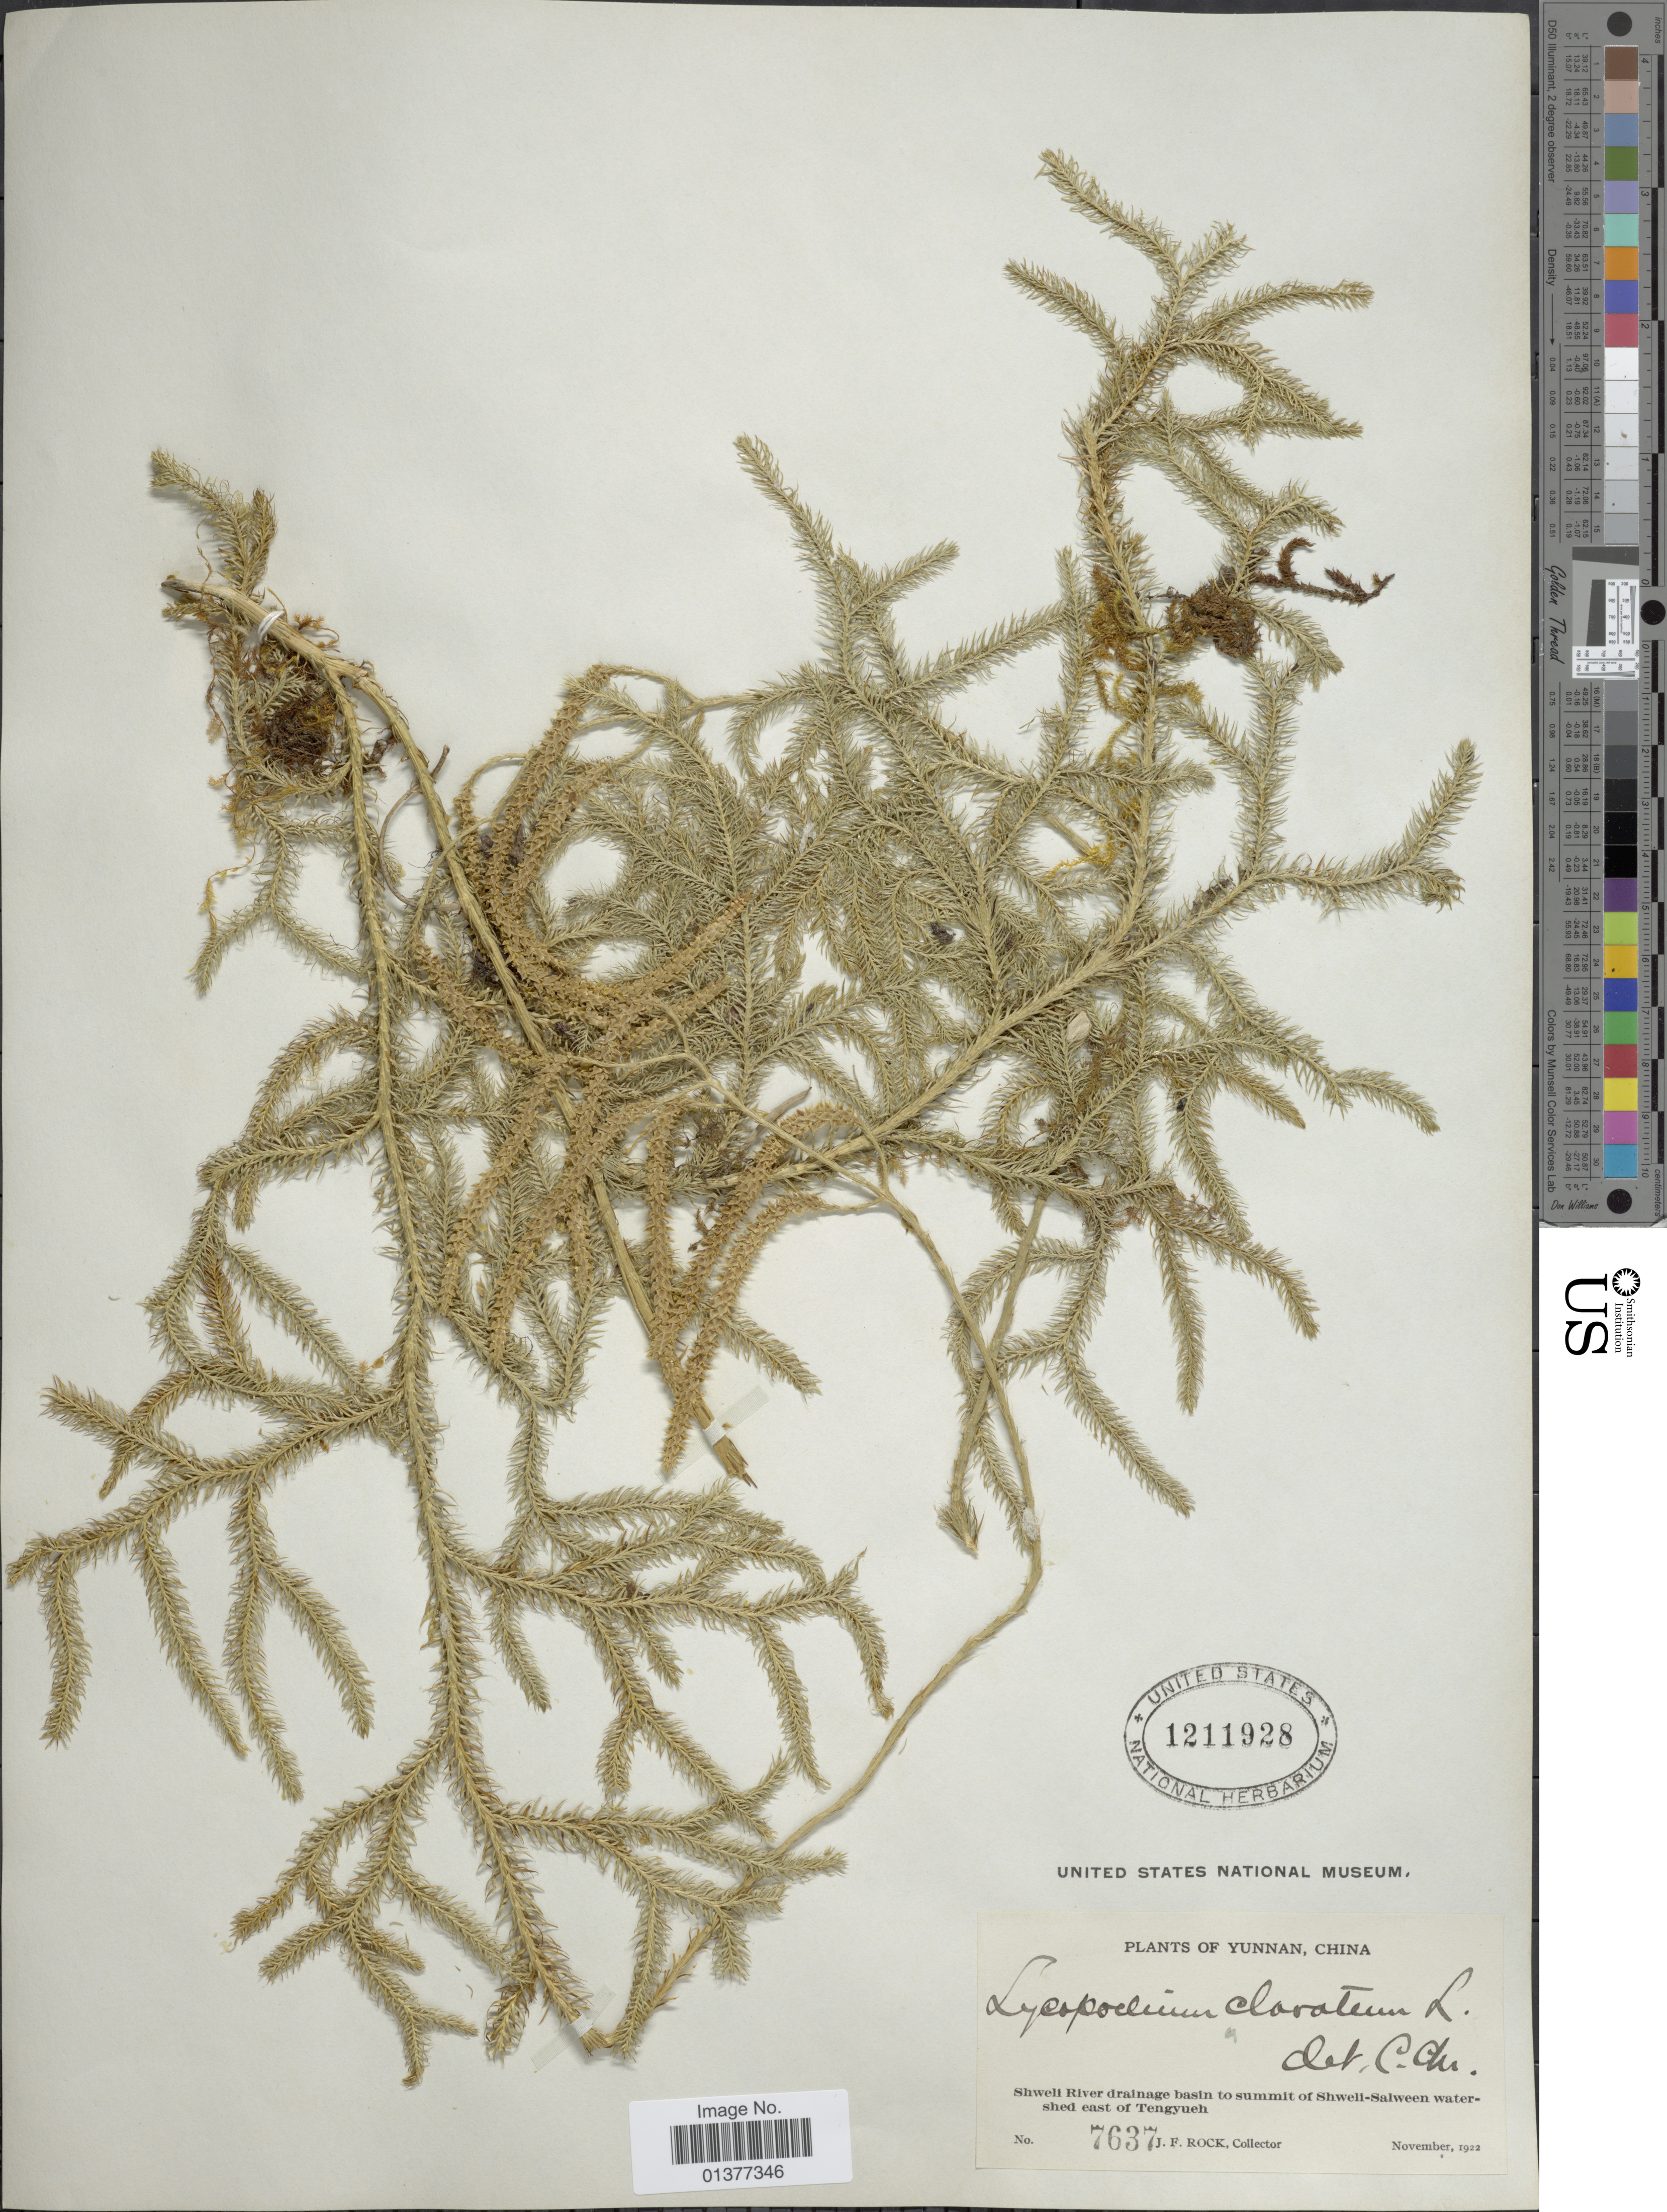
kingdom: Plantae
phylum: Tracheophyta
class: Lycopodiopsida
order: Lycopodiales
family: Lycopodiaceae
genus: Lycopodium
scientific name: Lycopodium clavatum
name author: L.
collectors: J. Rock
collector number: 7637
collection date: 1922-11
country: China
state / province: Yunnan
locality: Shwell River drainage basin to summit of Shwell-Salween watershed east of Tengyueh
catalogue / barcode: US 1211928